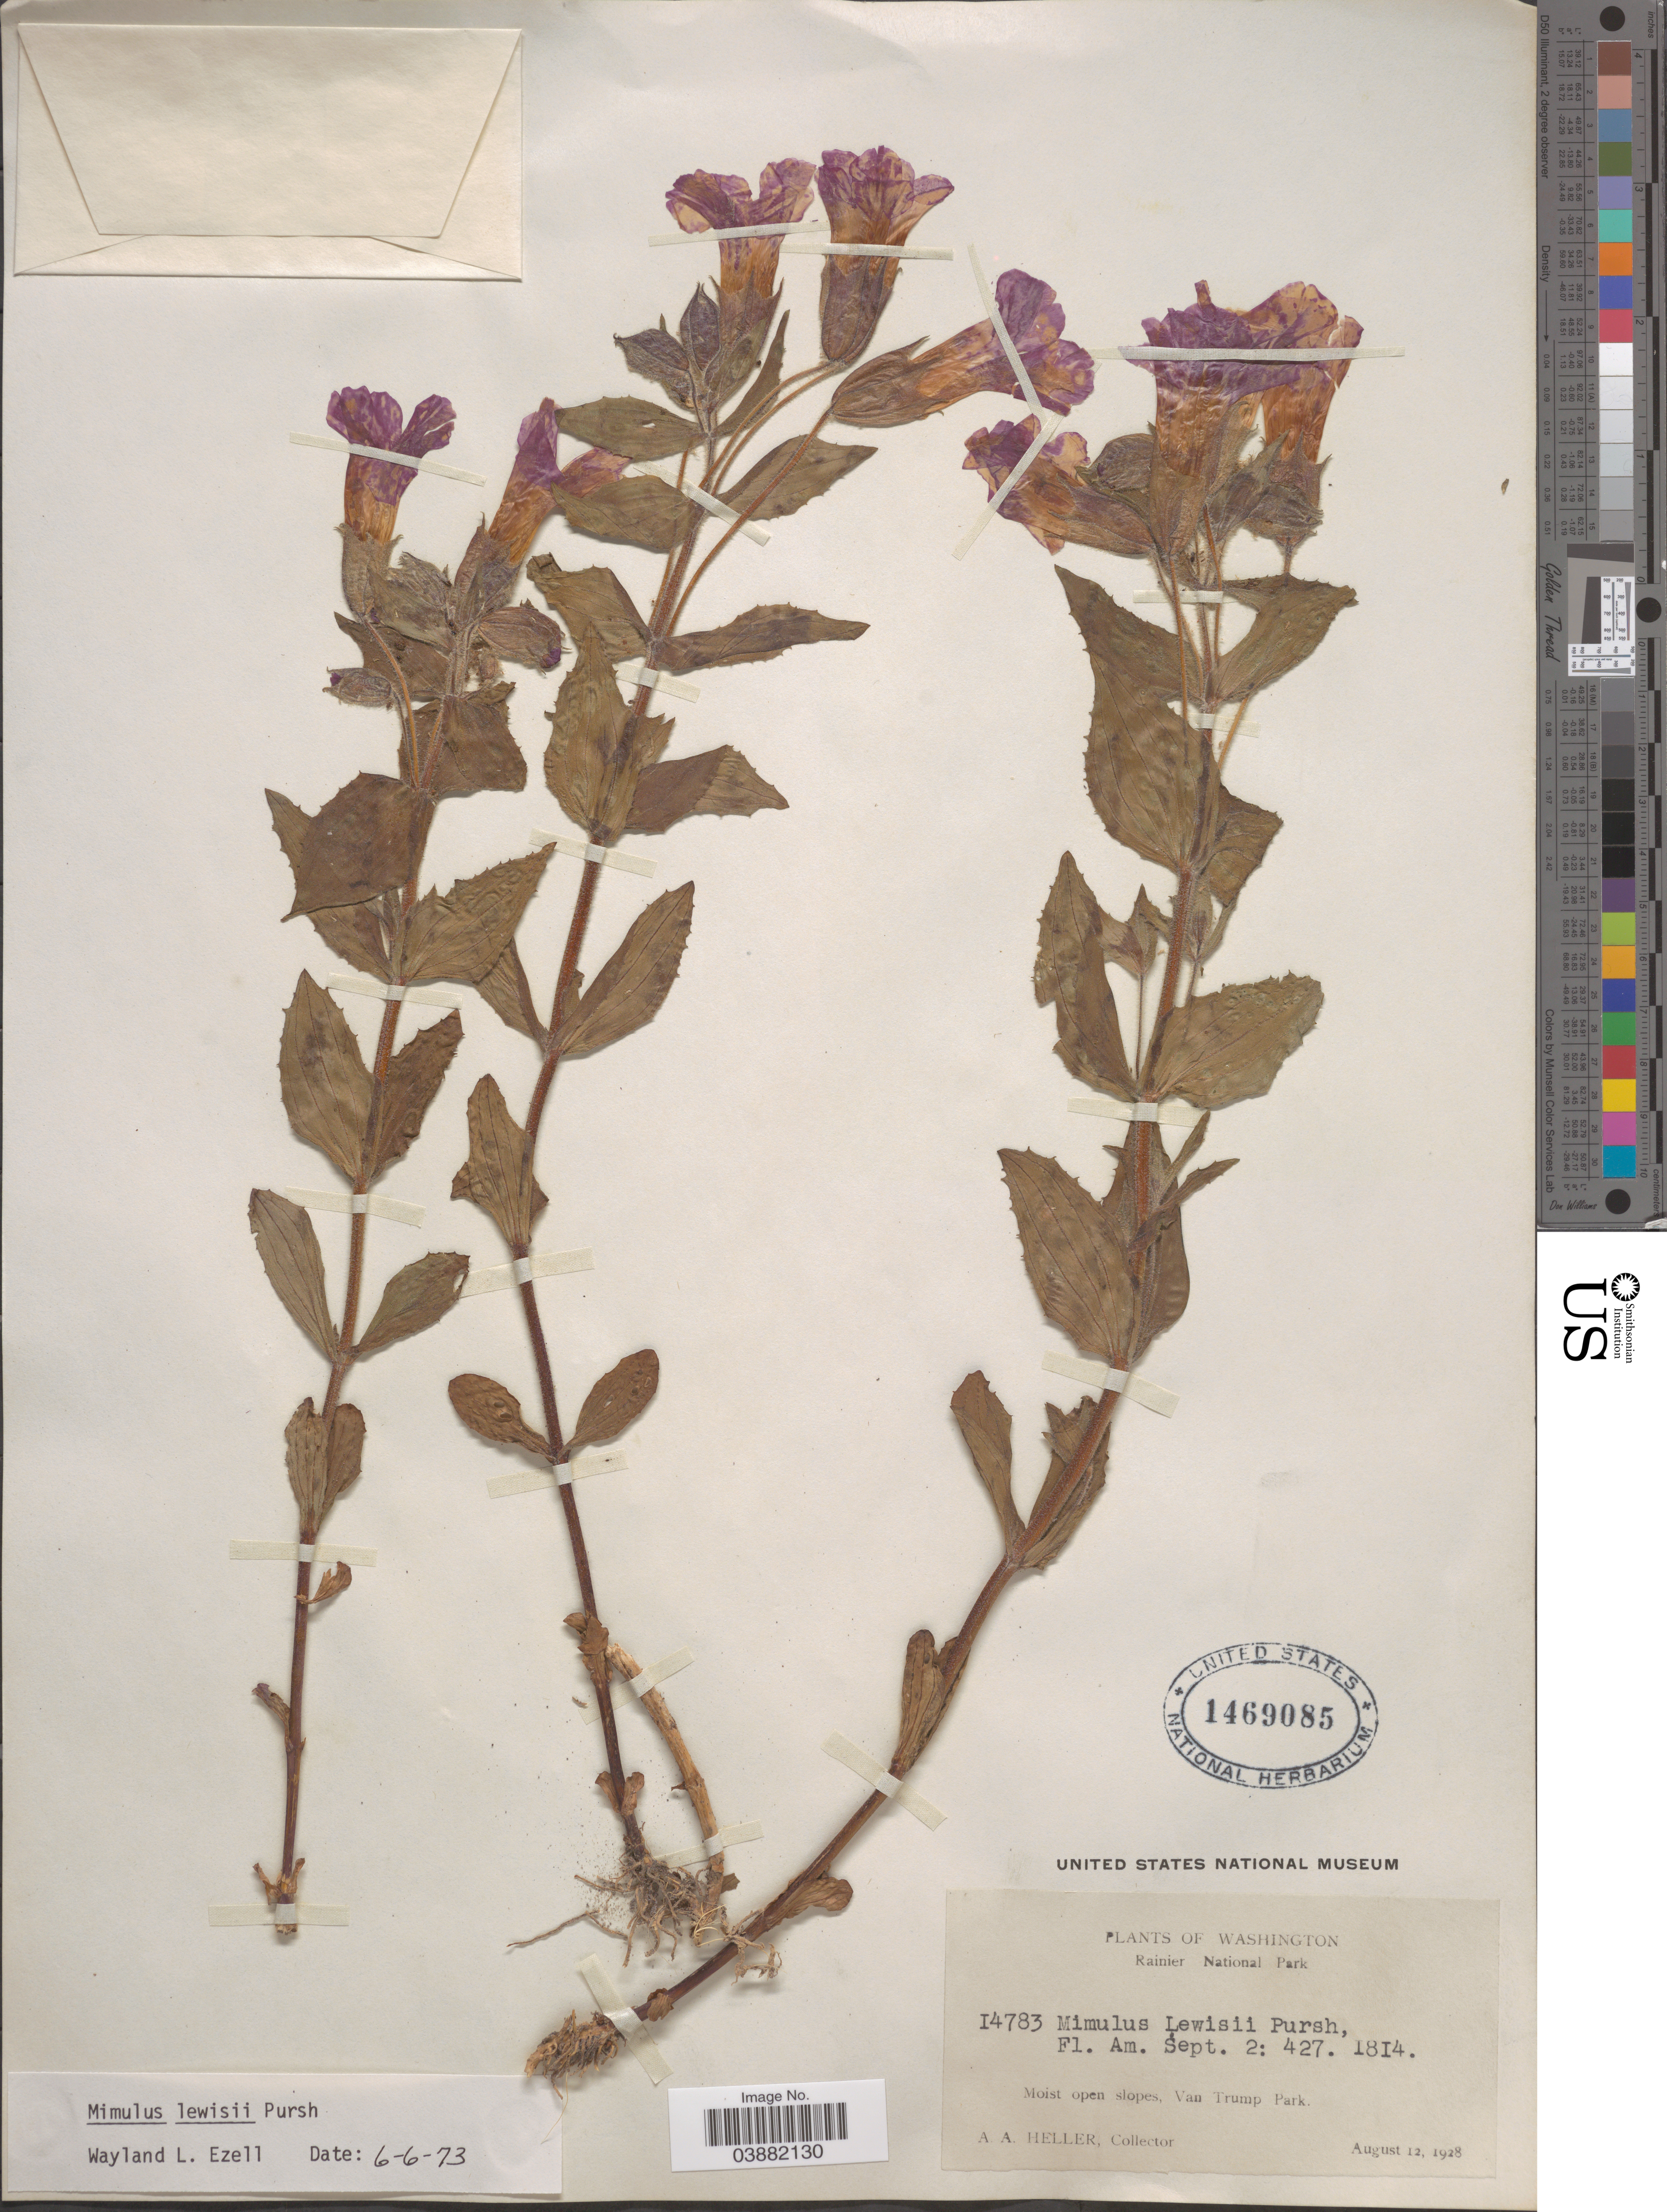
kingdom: Plantae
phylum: Tracheophyta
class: Magnoliopsida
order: Lamiales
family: Phrymaceae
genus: Mimulus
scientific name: Mimulus lewisii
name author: Pursh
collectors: A. A. Heller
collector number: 14783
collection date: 1928-08-12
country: United States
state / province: Washington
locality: Rainier National Park. Van Trump Park.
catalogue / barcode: US 1469085